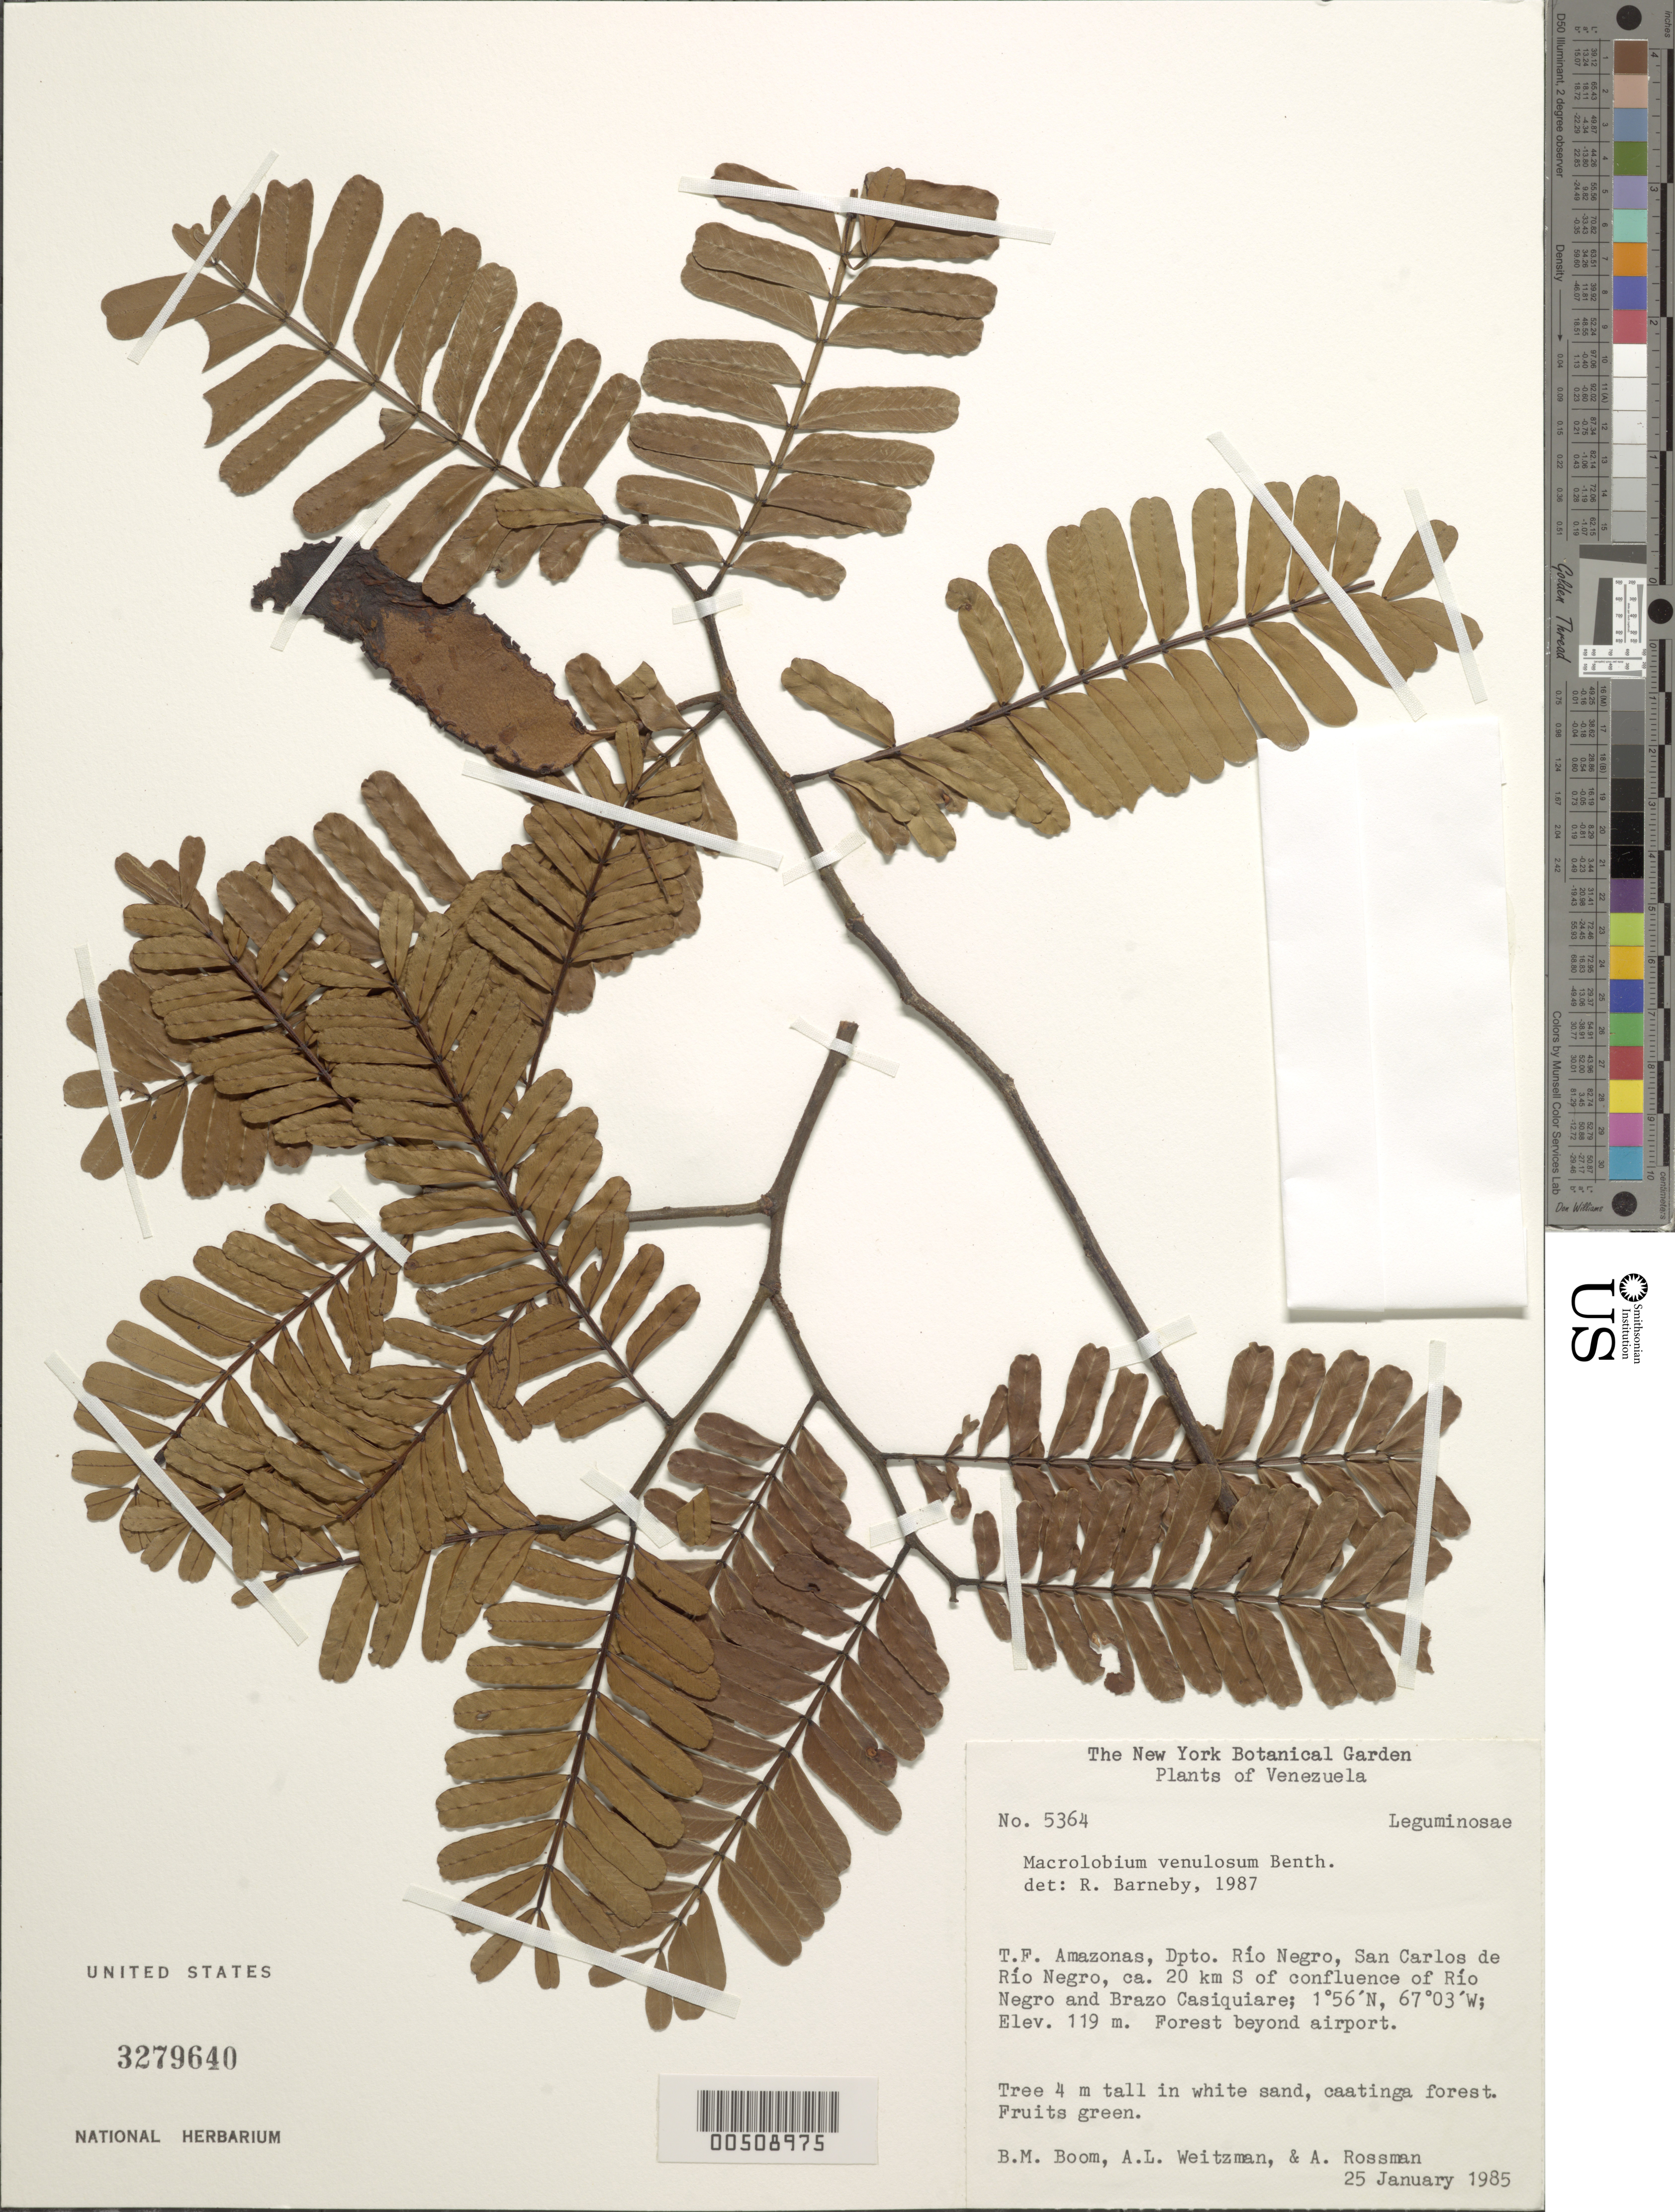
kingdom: Plantae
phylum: Tracheophyta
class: Magnoliopsida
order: Fabales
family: Fabaceae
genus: Macrolobium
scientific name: Macrolobium venulosum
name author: Benth. in Mart.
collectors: B. M. Boom, A. L. Weitzman & A. Rossman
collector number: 5364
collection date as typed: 25 Jan 1985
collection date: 1985-01-25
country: Venezuela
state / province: Amazonas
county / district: Rio Negro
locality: San carlos de rio negro and brazo casiquiare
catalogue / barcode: US 3279640